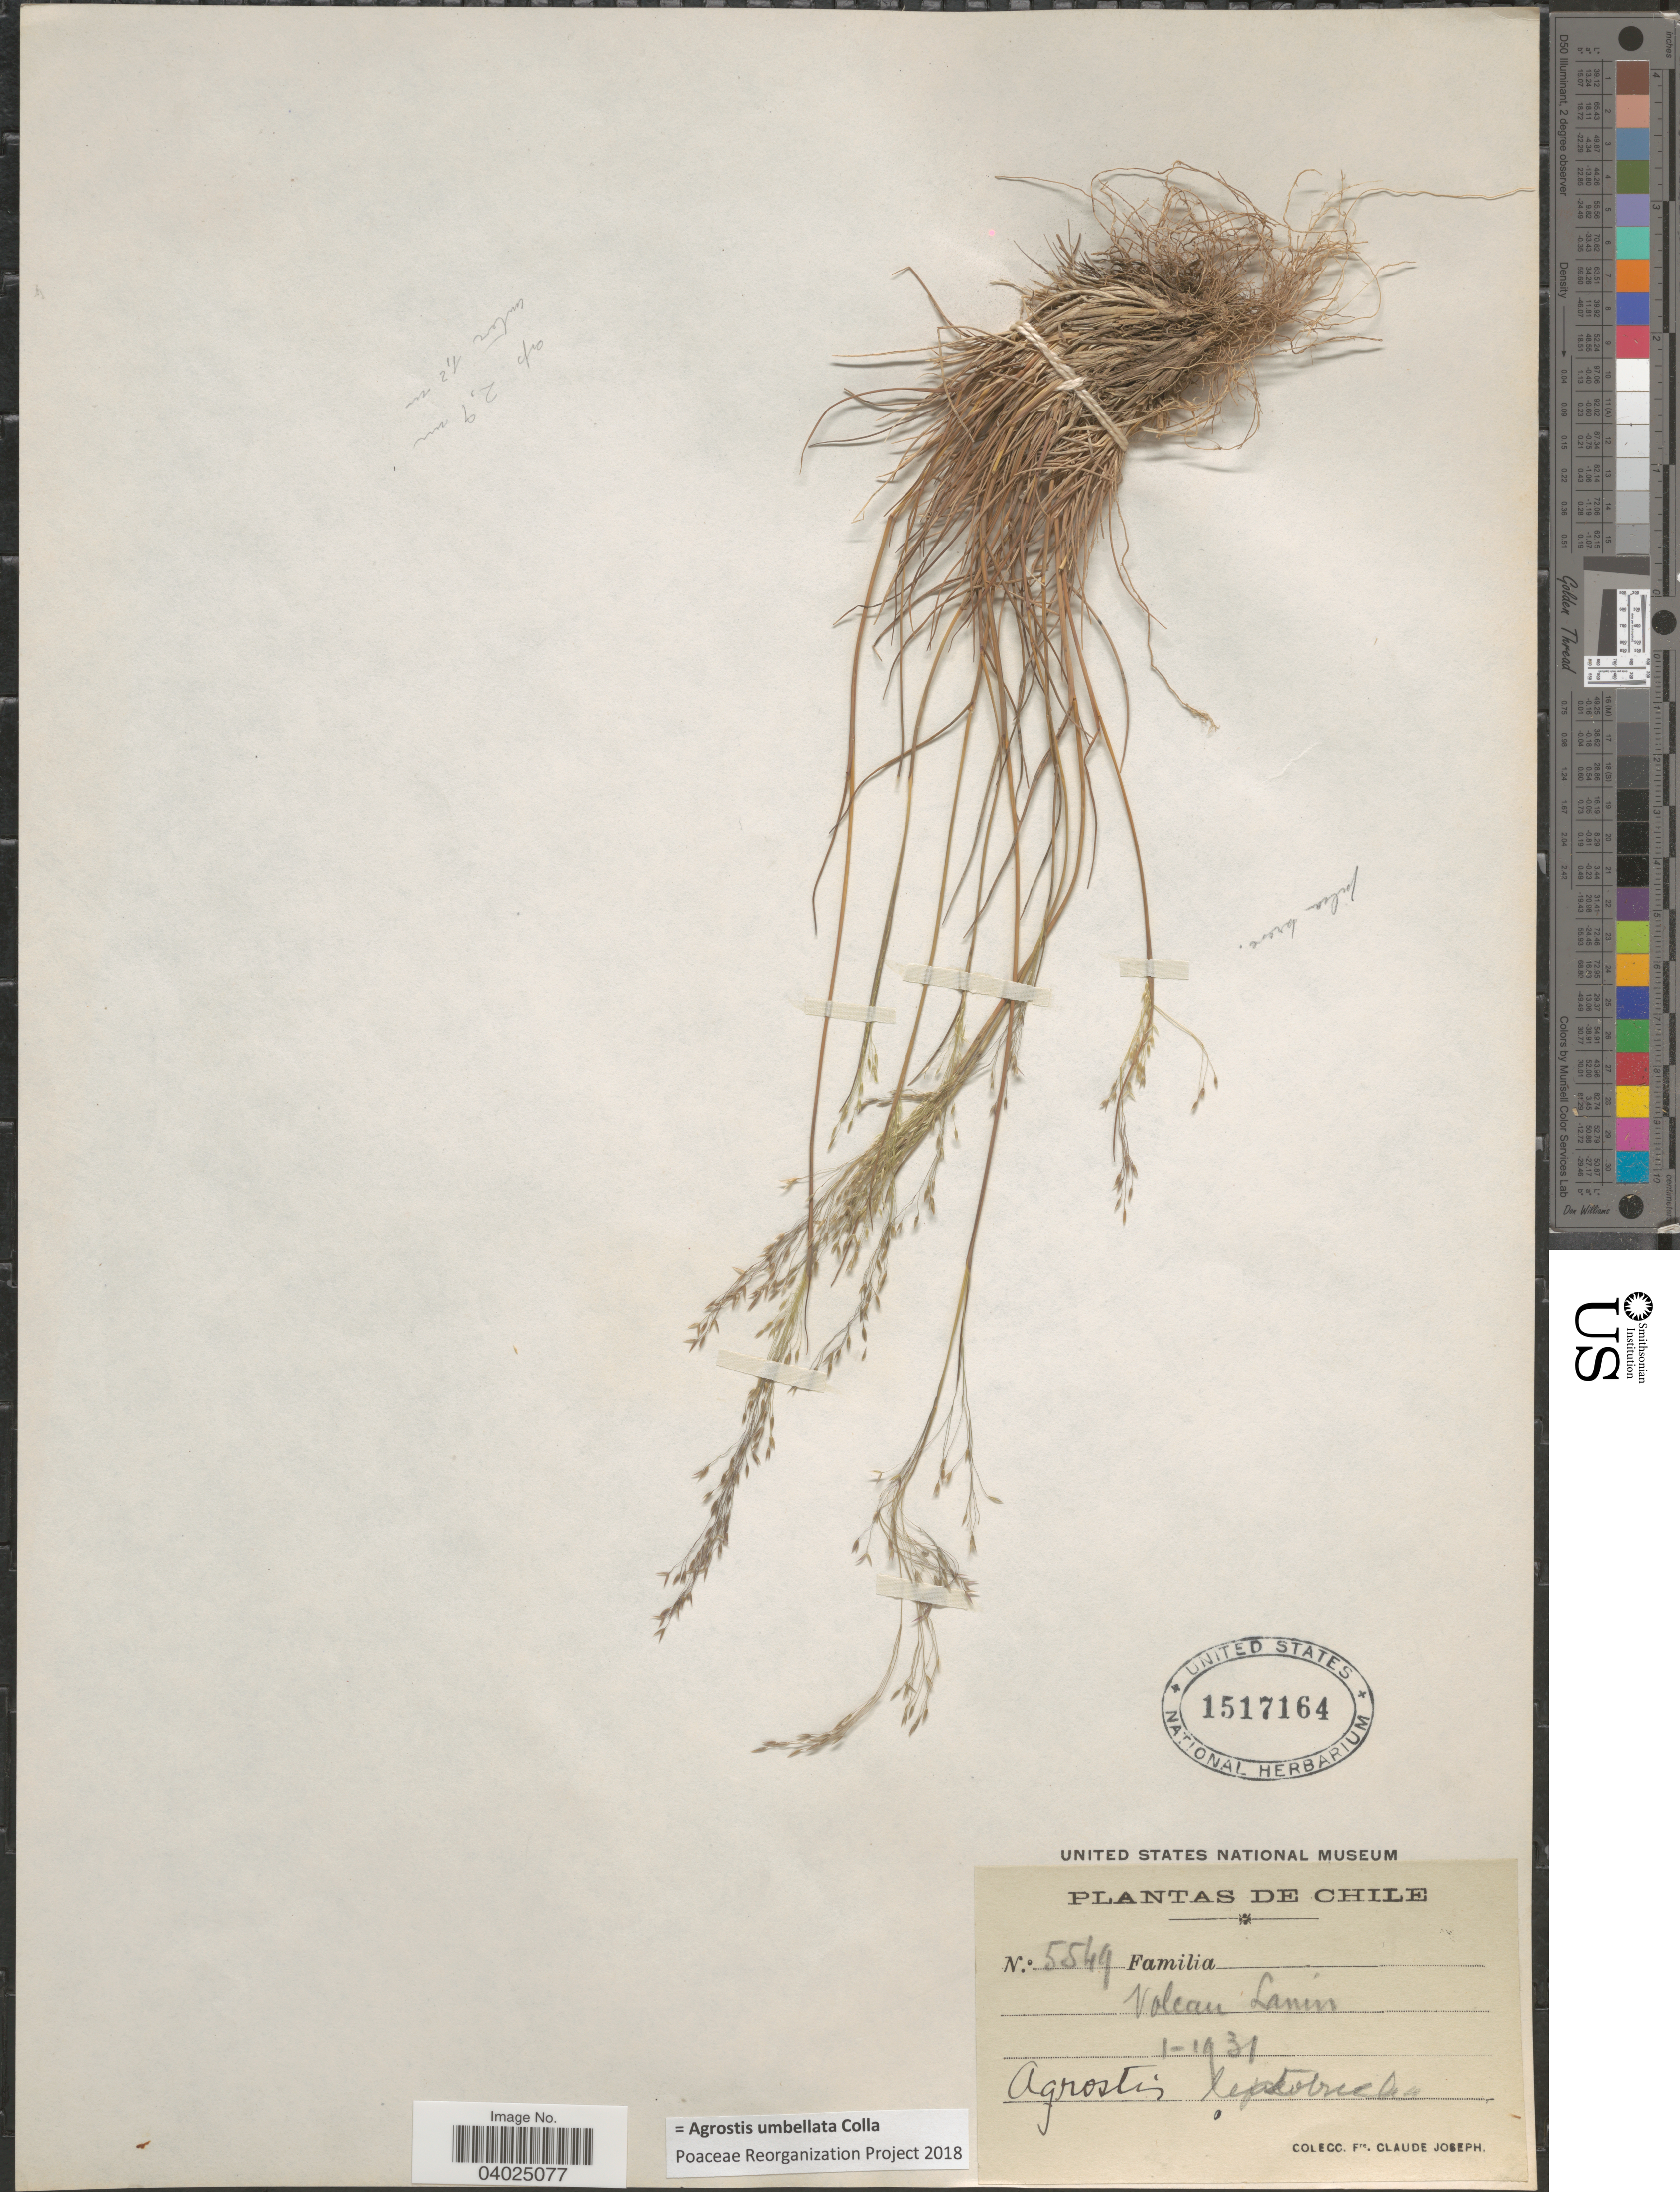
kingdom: Plantae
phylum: Tracheophyta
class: Liliopsida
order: Poales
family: Poaceae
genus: Agrostis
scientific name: Agrostis umbellata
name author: Colla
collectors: Bro. Claude-Joseph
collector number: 5549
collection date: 1931-01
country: Chile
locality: Volcan Lanin.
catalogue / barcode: US 1517164